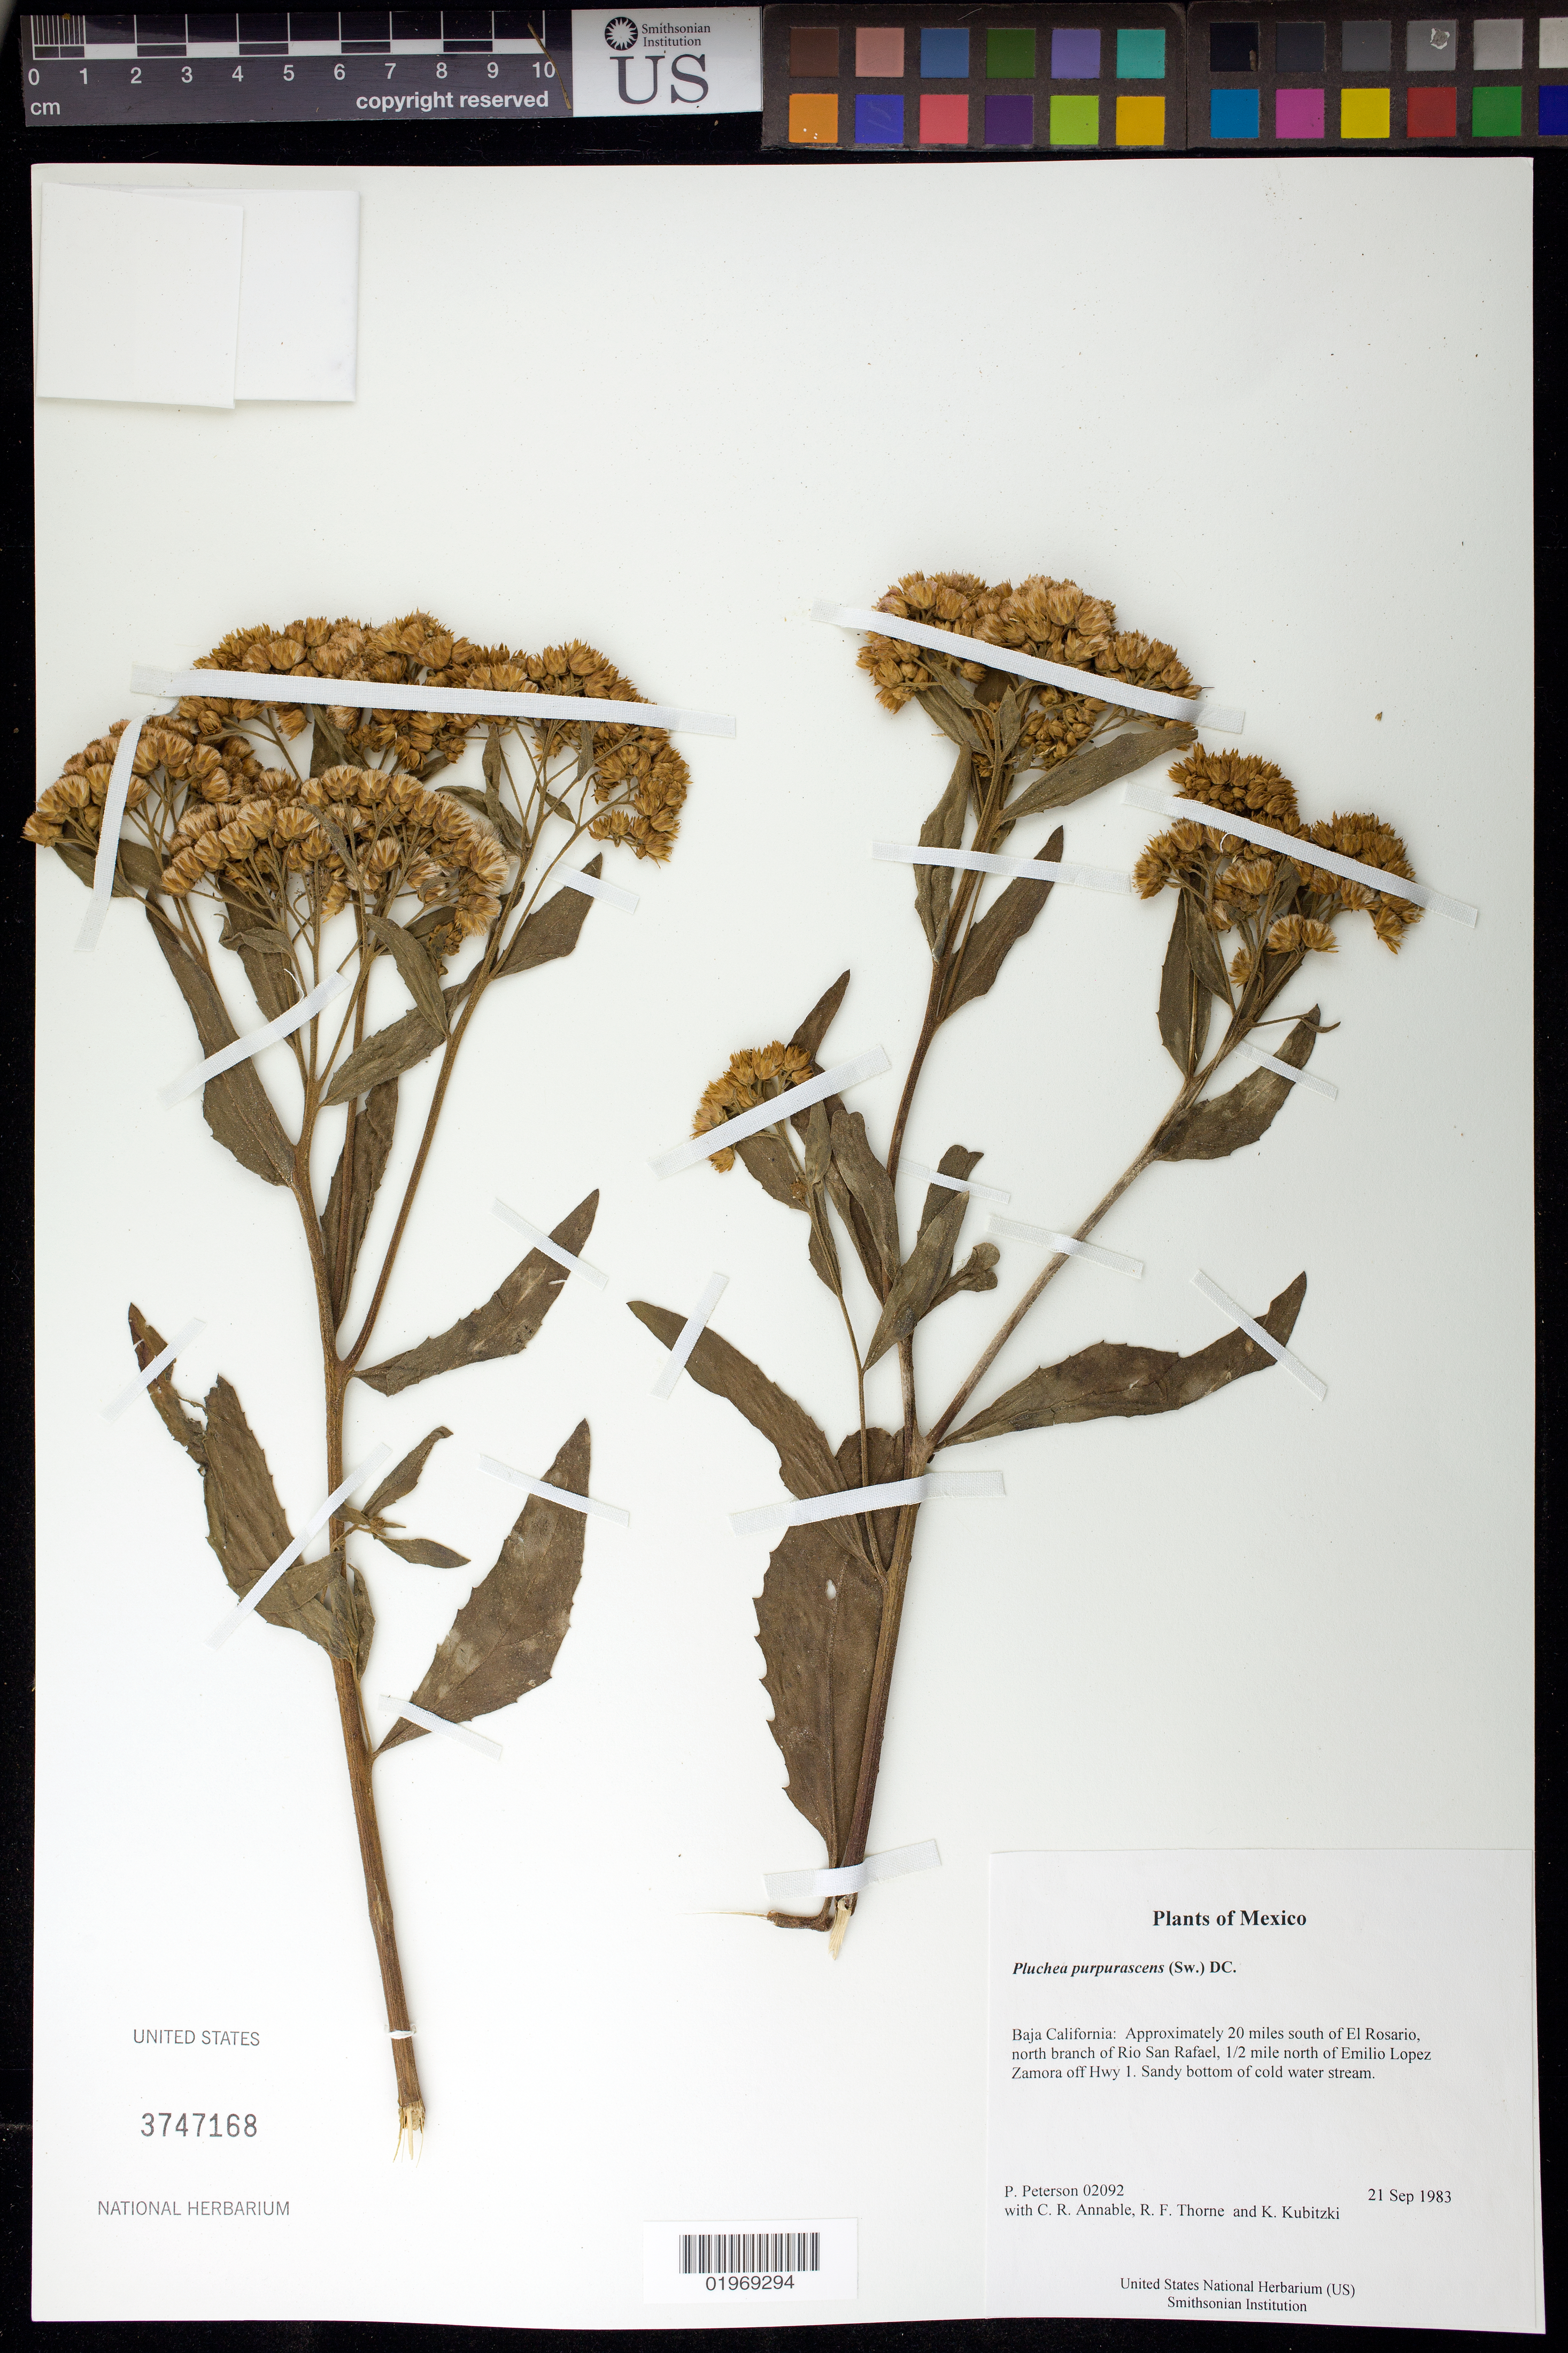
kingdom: Plantae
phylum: Tracheophyta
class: Magnoliopsida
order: Asterales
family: Asteraceae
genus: Pluchea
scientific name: Pluchea purpurascens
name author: (Sw.) DC.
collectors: P. M. Peterson, C. R. Annable, R. F. Thorne & K. Kubitzki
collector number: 02092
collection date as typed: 21 Sep 1983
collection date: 1983-09-21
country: Mexico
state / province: Baja California Norte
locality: Approximately 20 miles south of El Rosario, north branch of Rio San Rafael, 1/2 mile north of Emilio Lopez Zamora off Hwy 1.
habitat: Sandy bottom of cold water stream.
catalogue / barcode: US 3747168